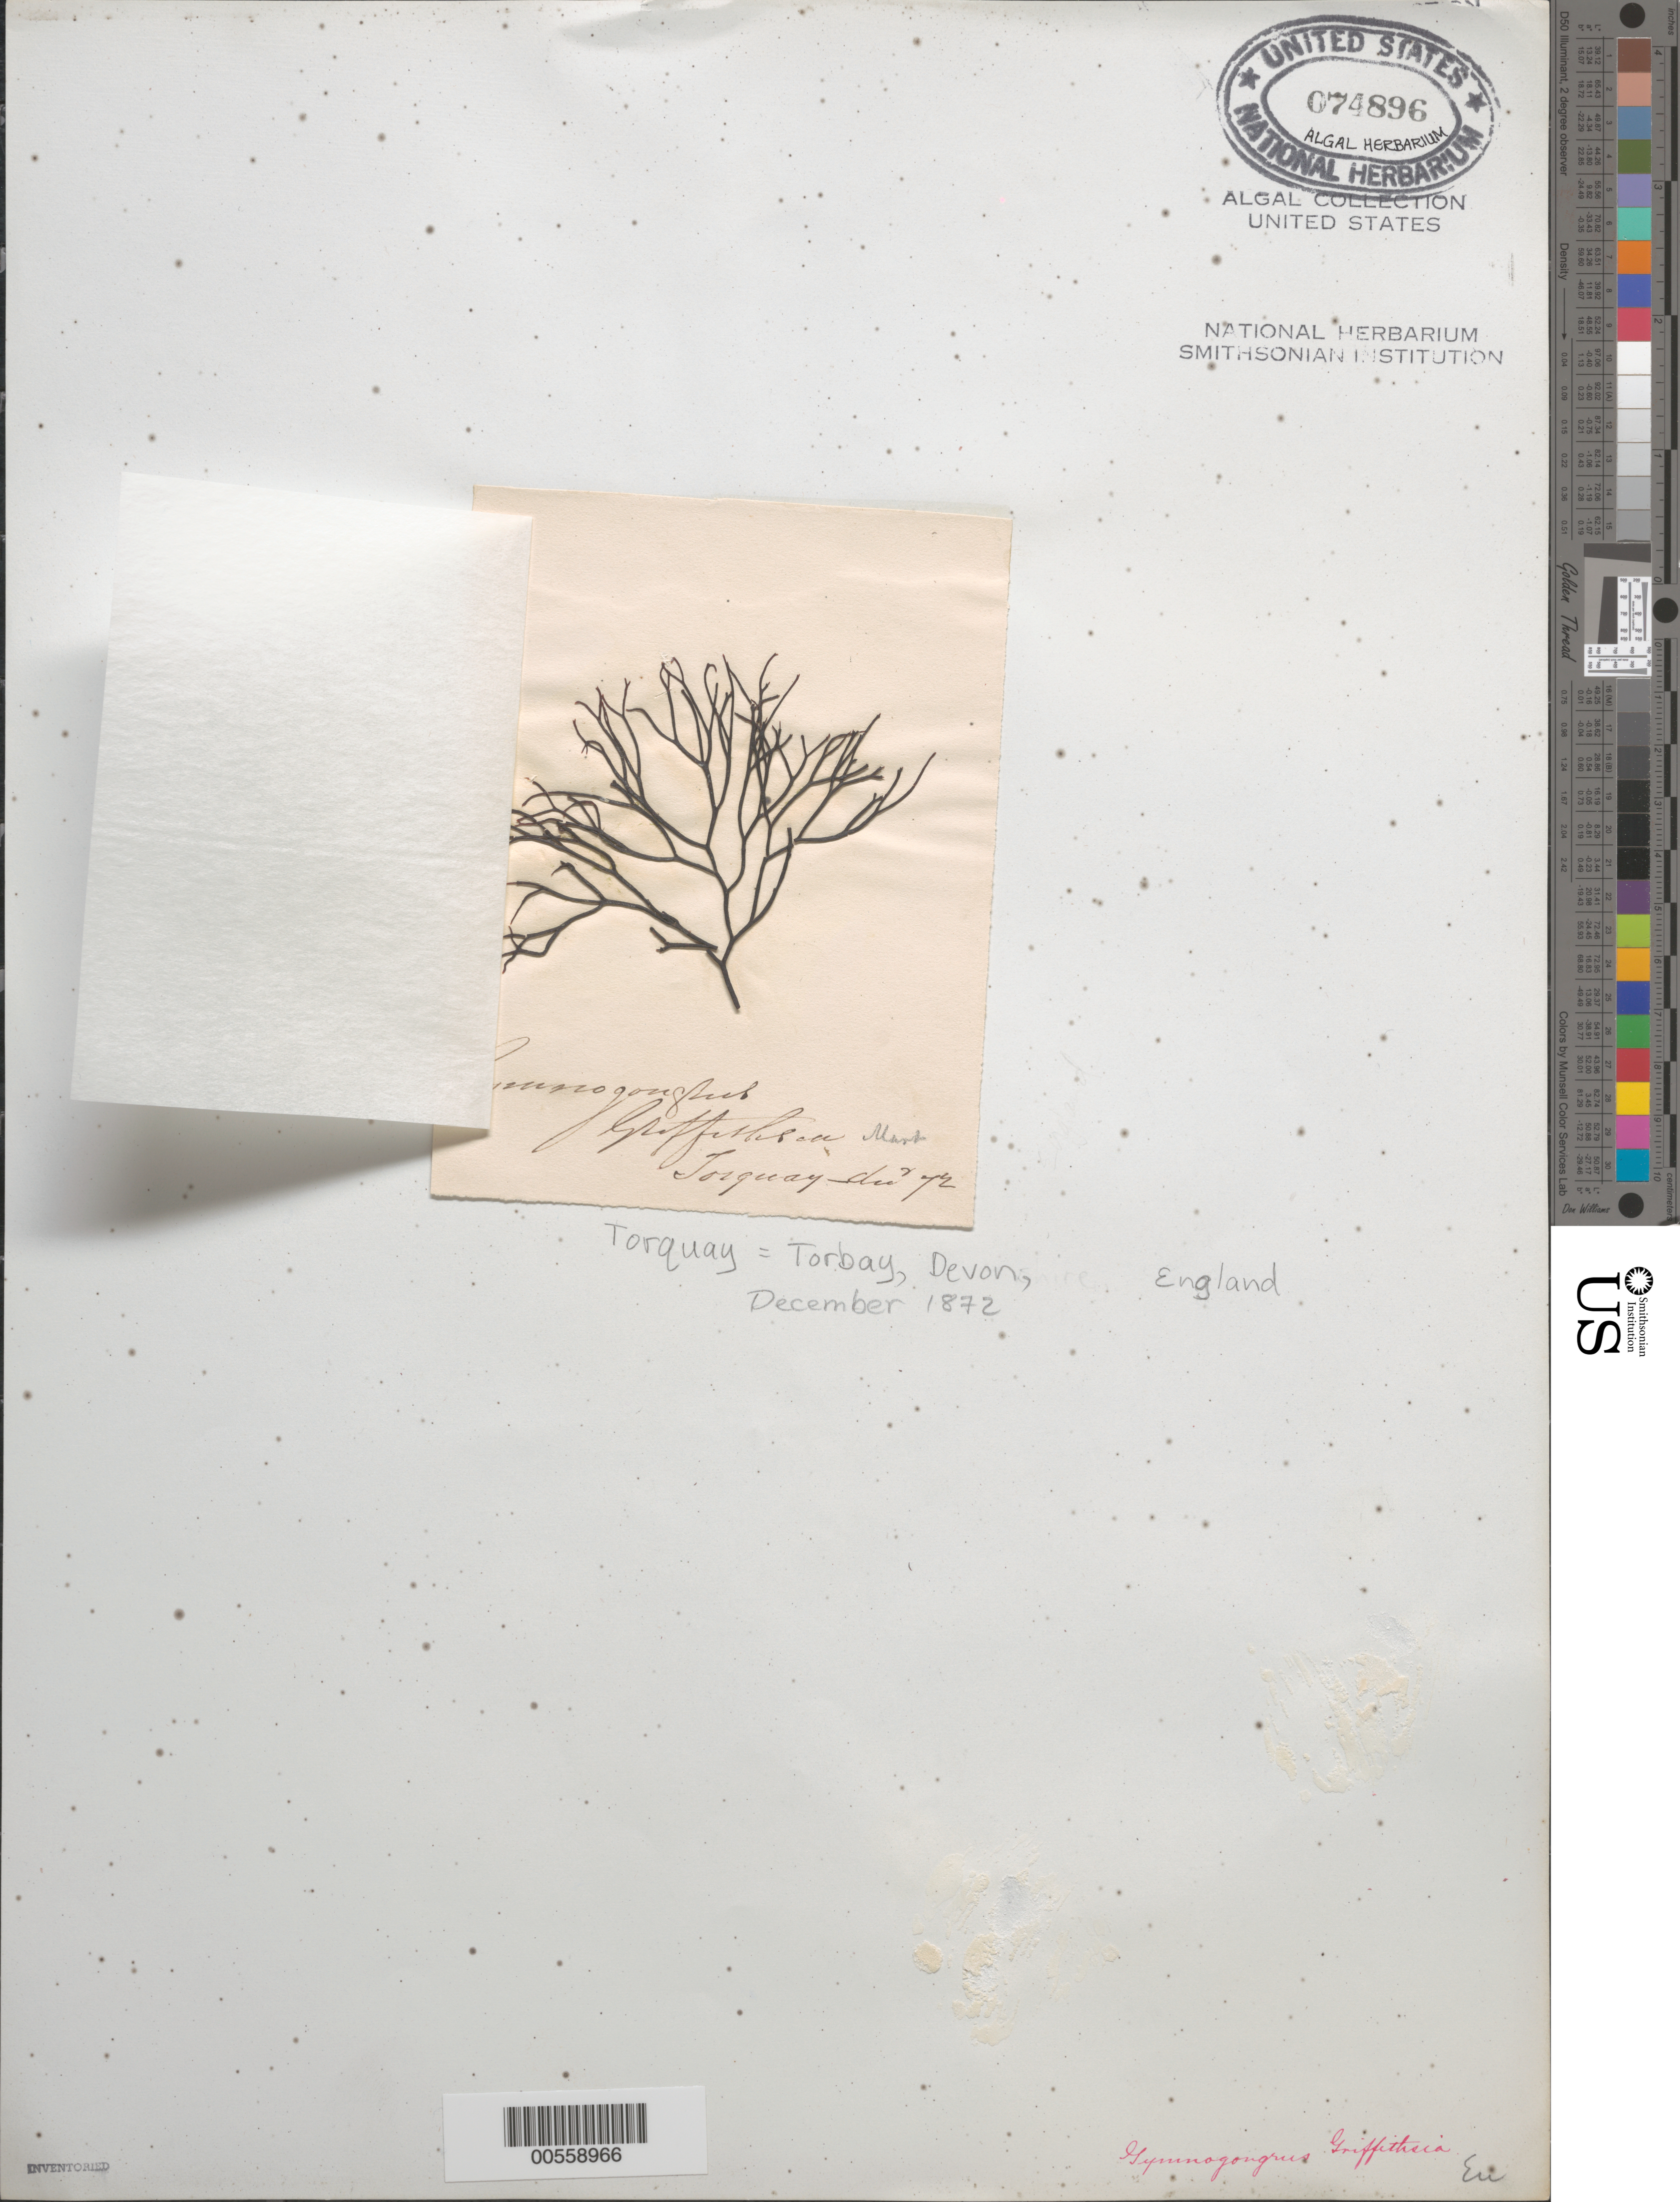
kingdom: Plantae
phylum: Rhodophyta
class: Florideophyceae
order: Gigartinales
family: Phyllophoraceae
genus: Gymnogongrus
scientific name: Gymnogongrus griffithsiae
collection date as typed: Dec 1872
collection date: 1872-12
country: United Kingdom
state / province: England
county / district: Devon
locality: Torquay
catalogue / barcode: US 74896